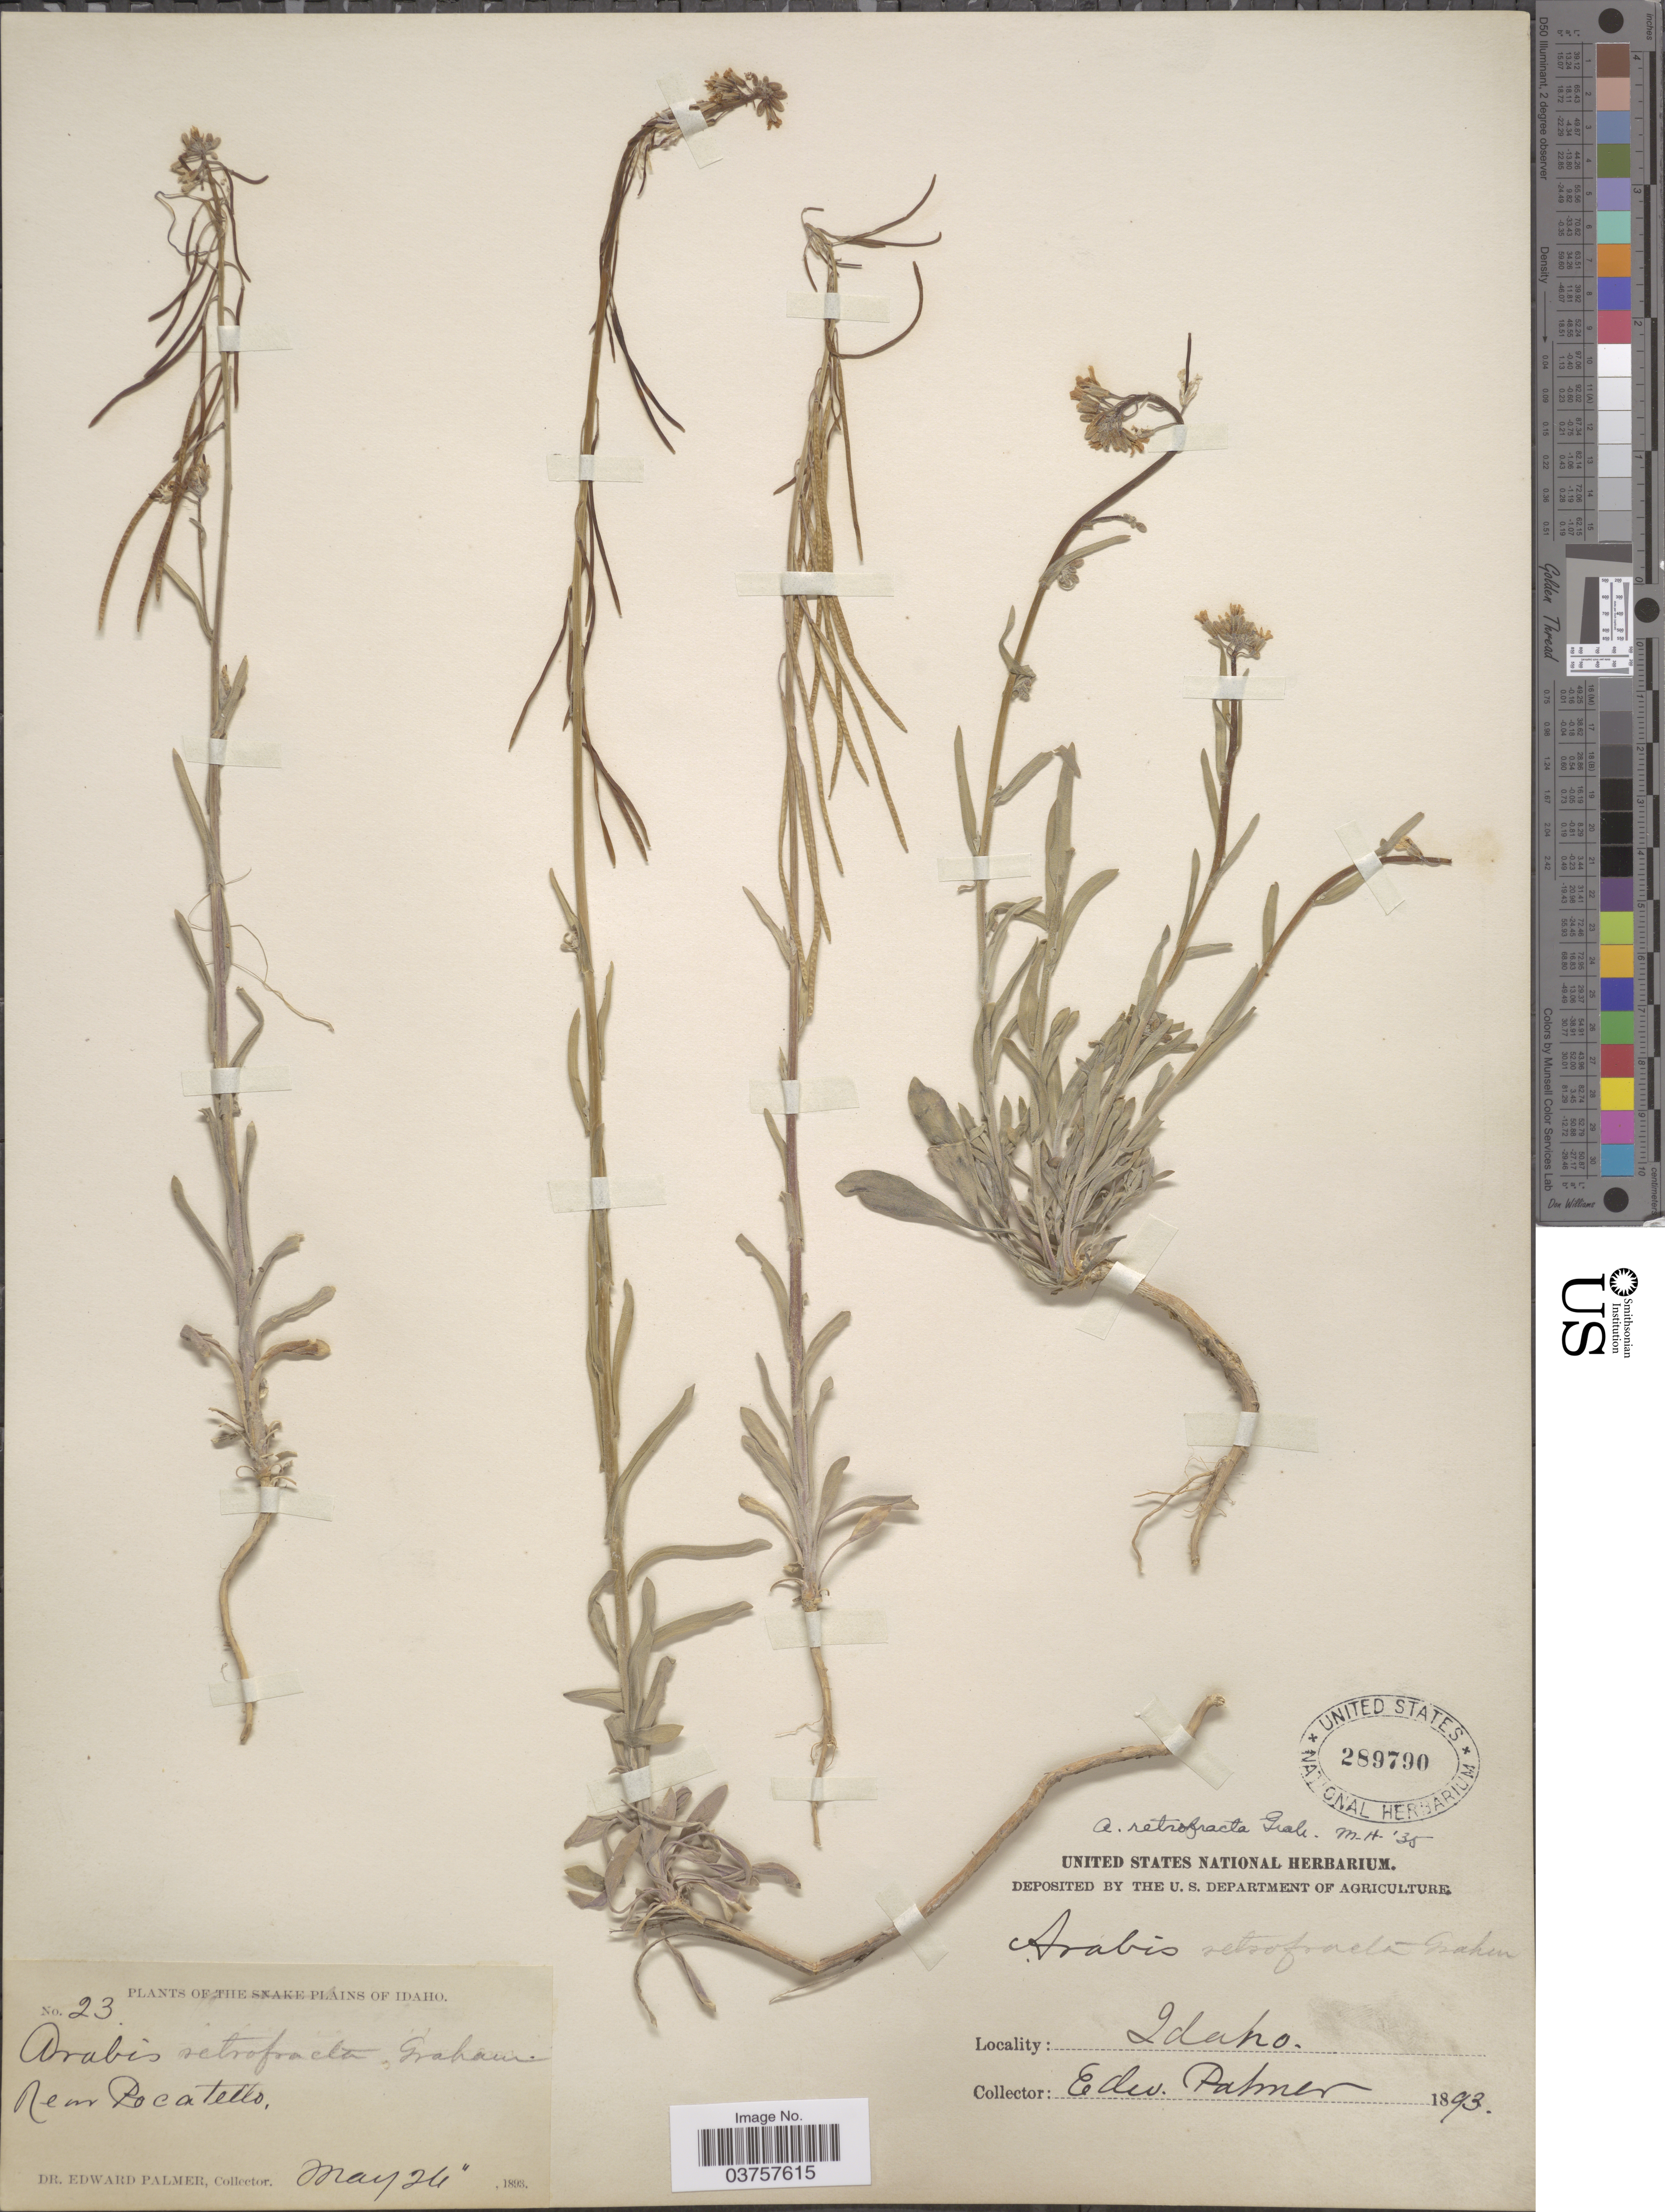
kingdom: Plantae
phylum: Tracheophyta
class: Magnoliopsida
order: Brassicales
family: Brassicaceae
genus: Arabis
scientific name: Arabis holboellii var. retrofracta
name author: Rydb.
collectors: E. Palmer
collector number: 23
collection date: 1893-05-24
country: United States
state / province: Idaho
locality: The Snake Plains of Idaho. Near Pocatello.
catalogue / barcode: US 289790